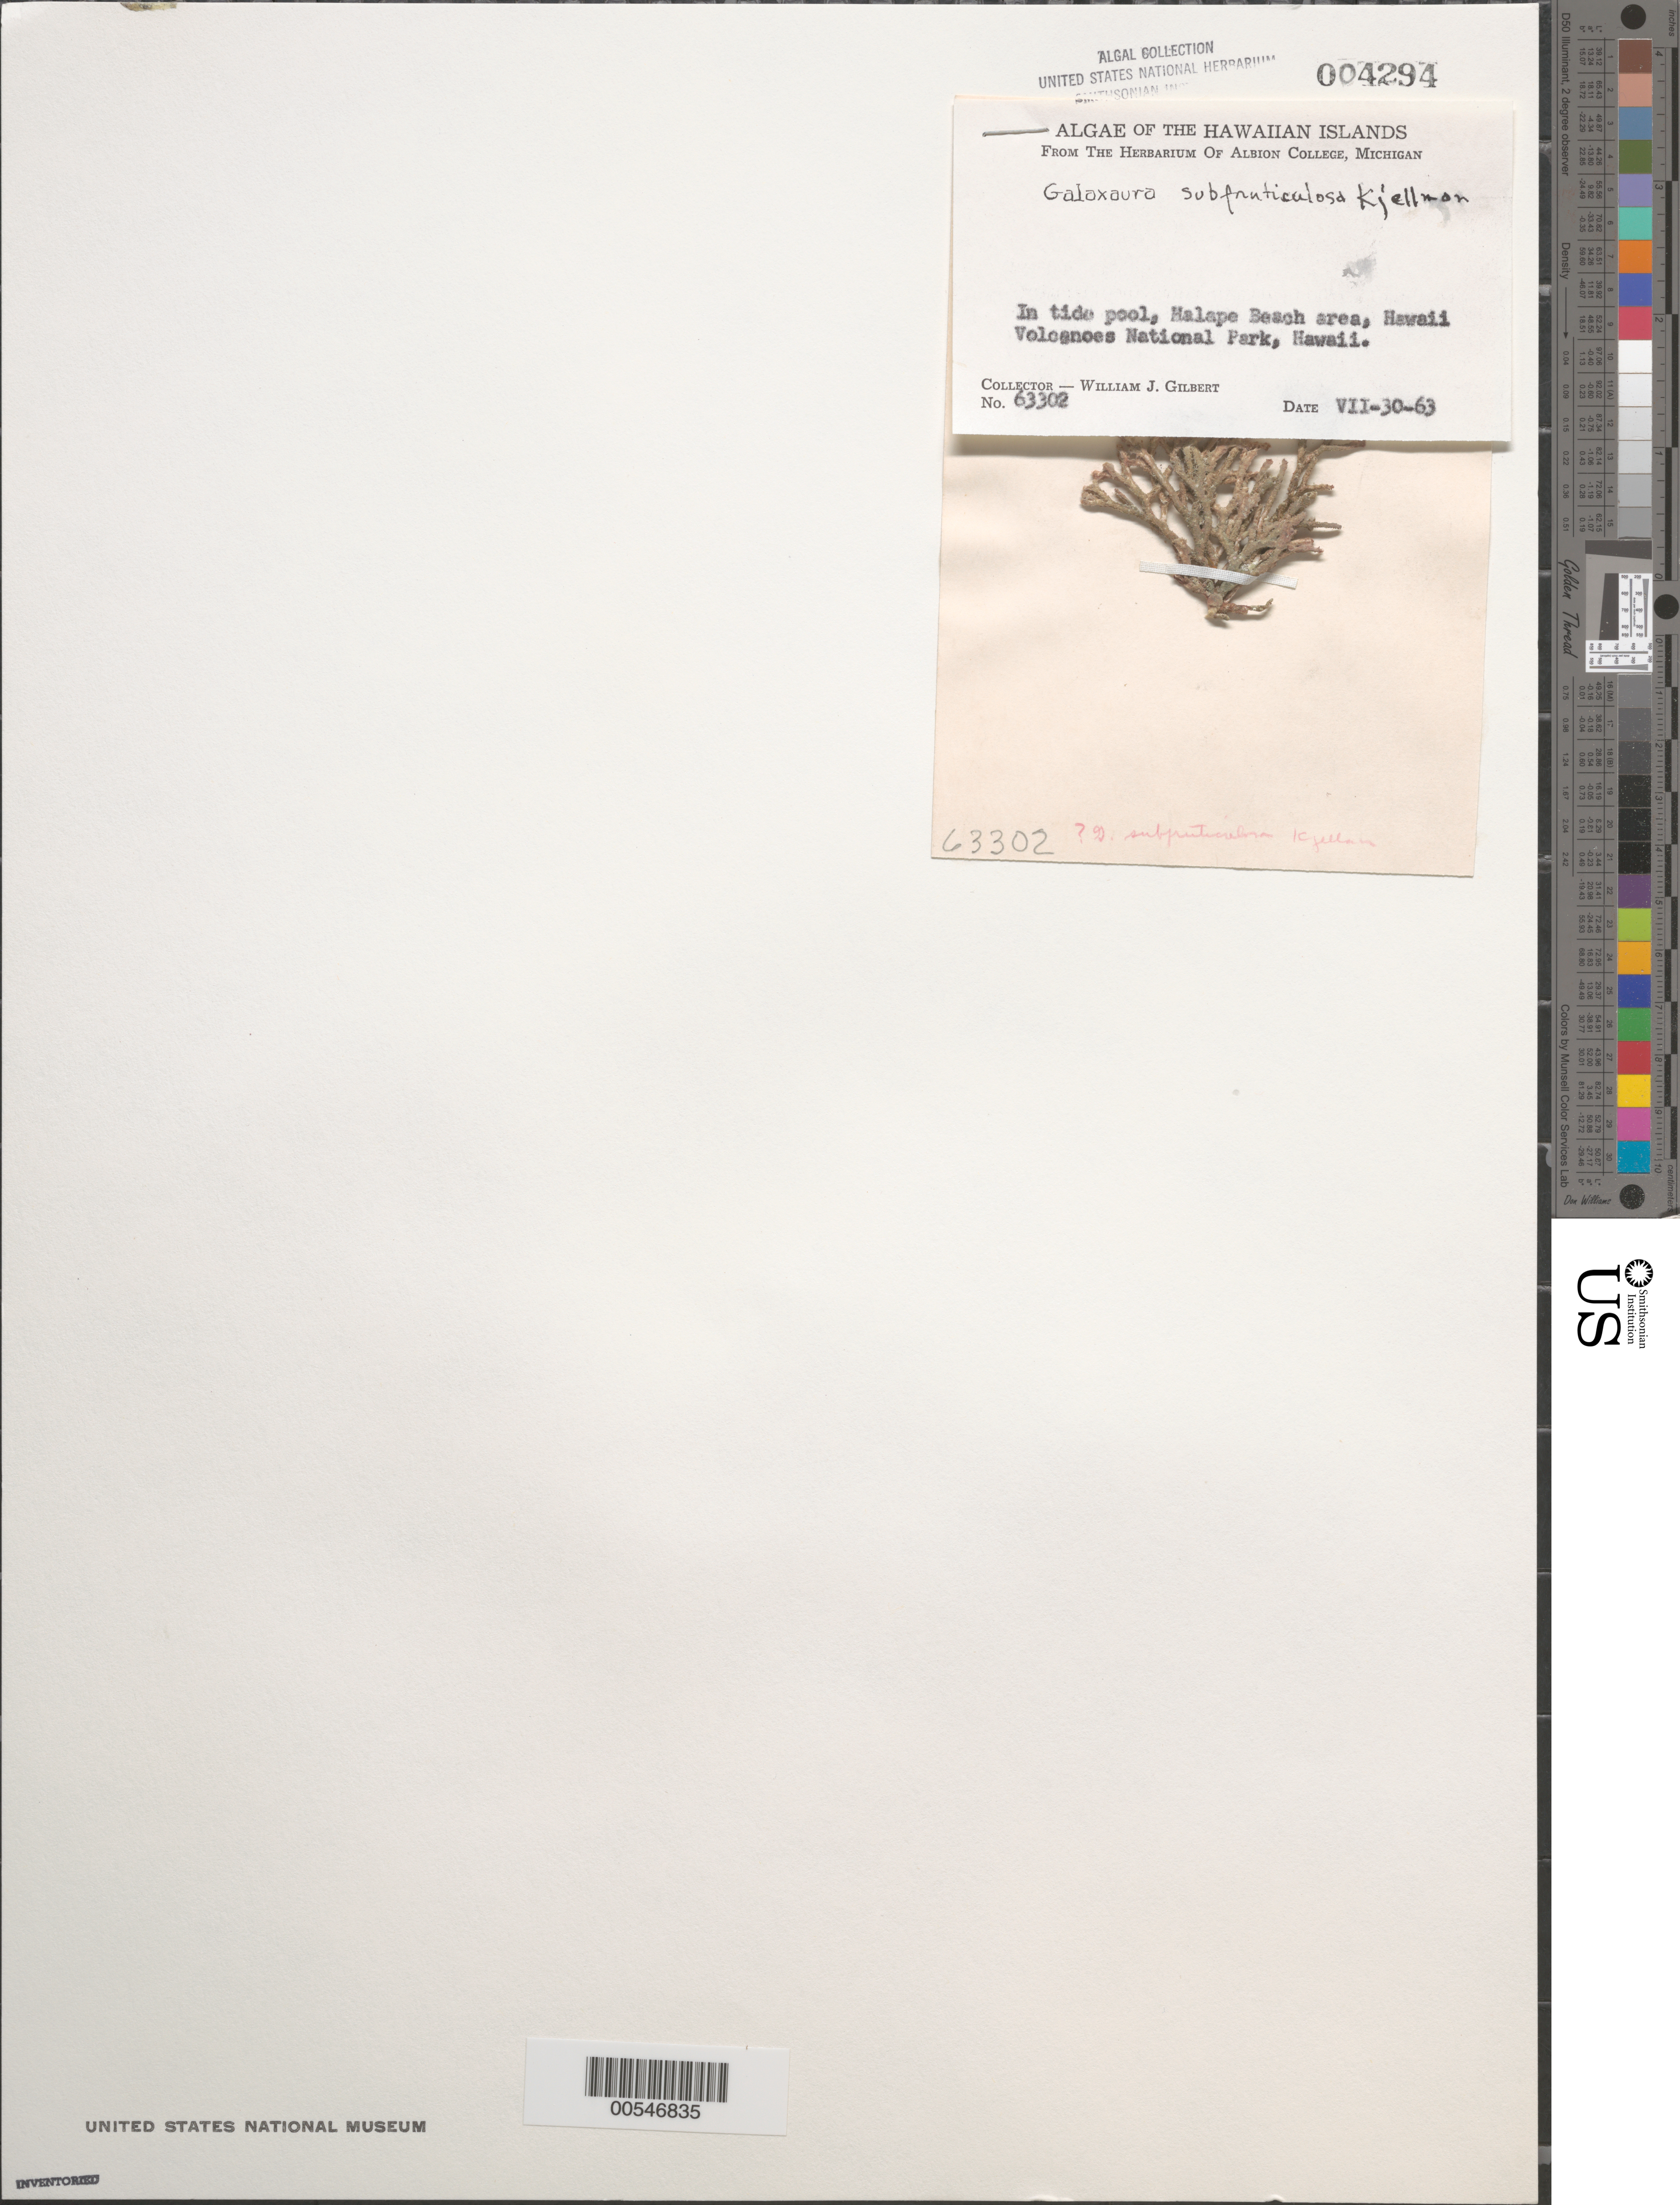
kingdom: Plantae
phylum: Rhodophyta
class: Florideophyceae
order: Nemaliales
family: Galaxauraceae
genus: Galaxaura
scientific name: Galaxaura rugosa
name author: (Ellis & Sol.) J.V.Lamouroux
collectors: W. J. Gilbert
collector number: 63302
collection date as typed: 30 Jul 1963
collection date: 1963-07-30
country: United States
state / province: Hawaii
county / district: Hawaii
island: Hawaii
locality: Hawaii Volcanoes National Park, Halape Beach area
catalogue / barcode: US 4294